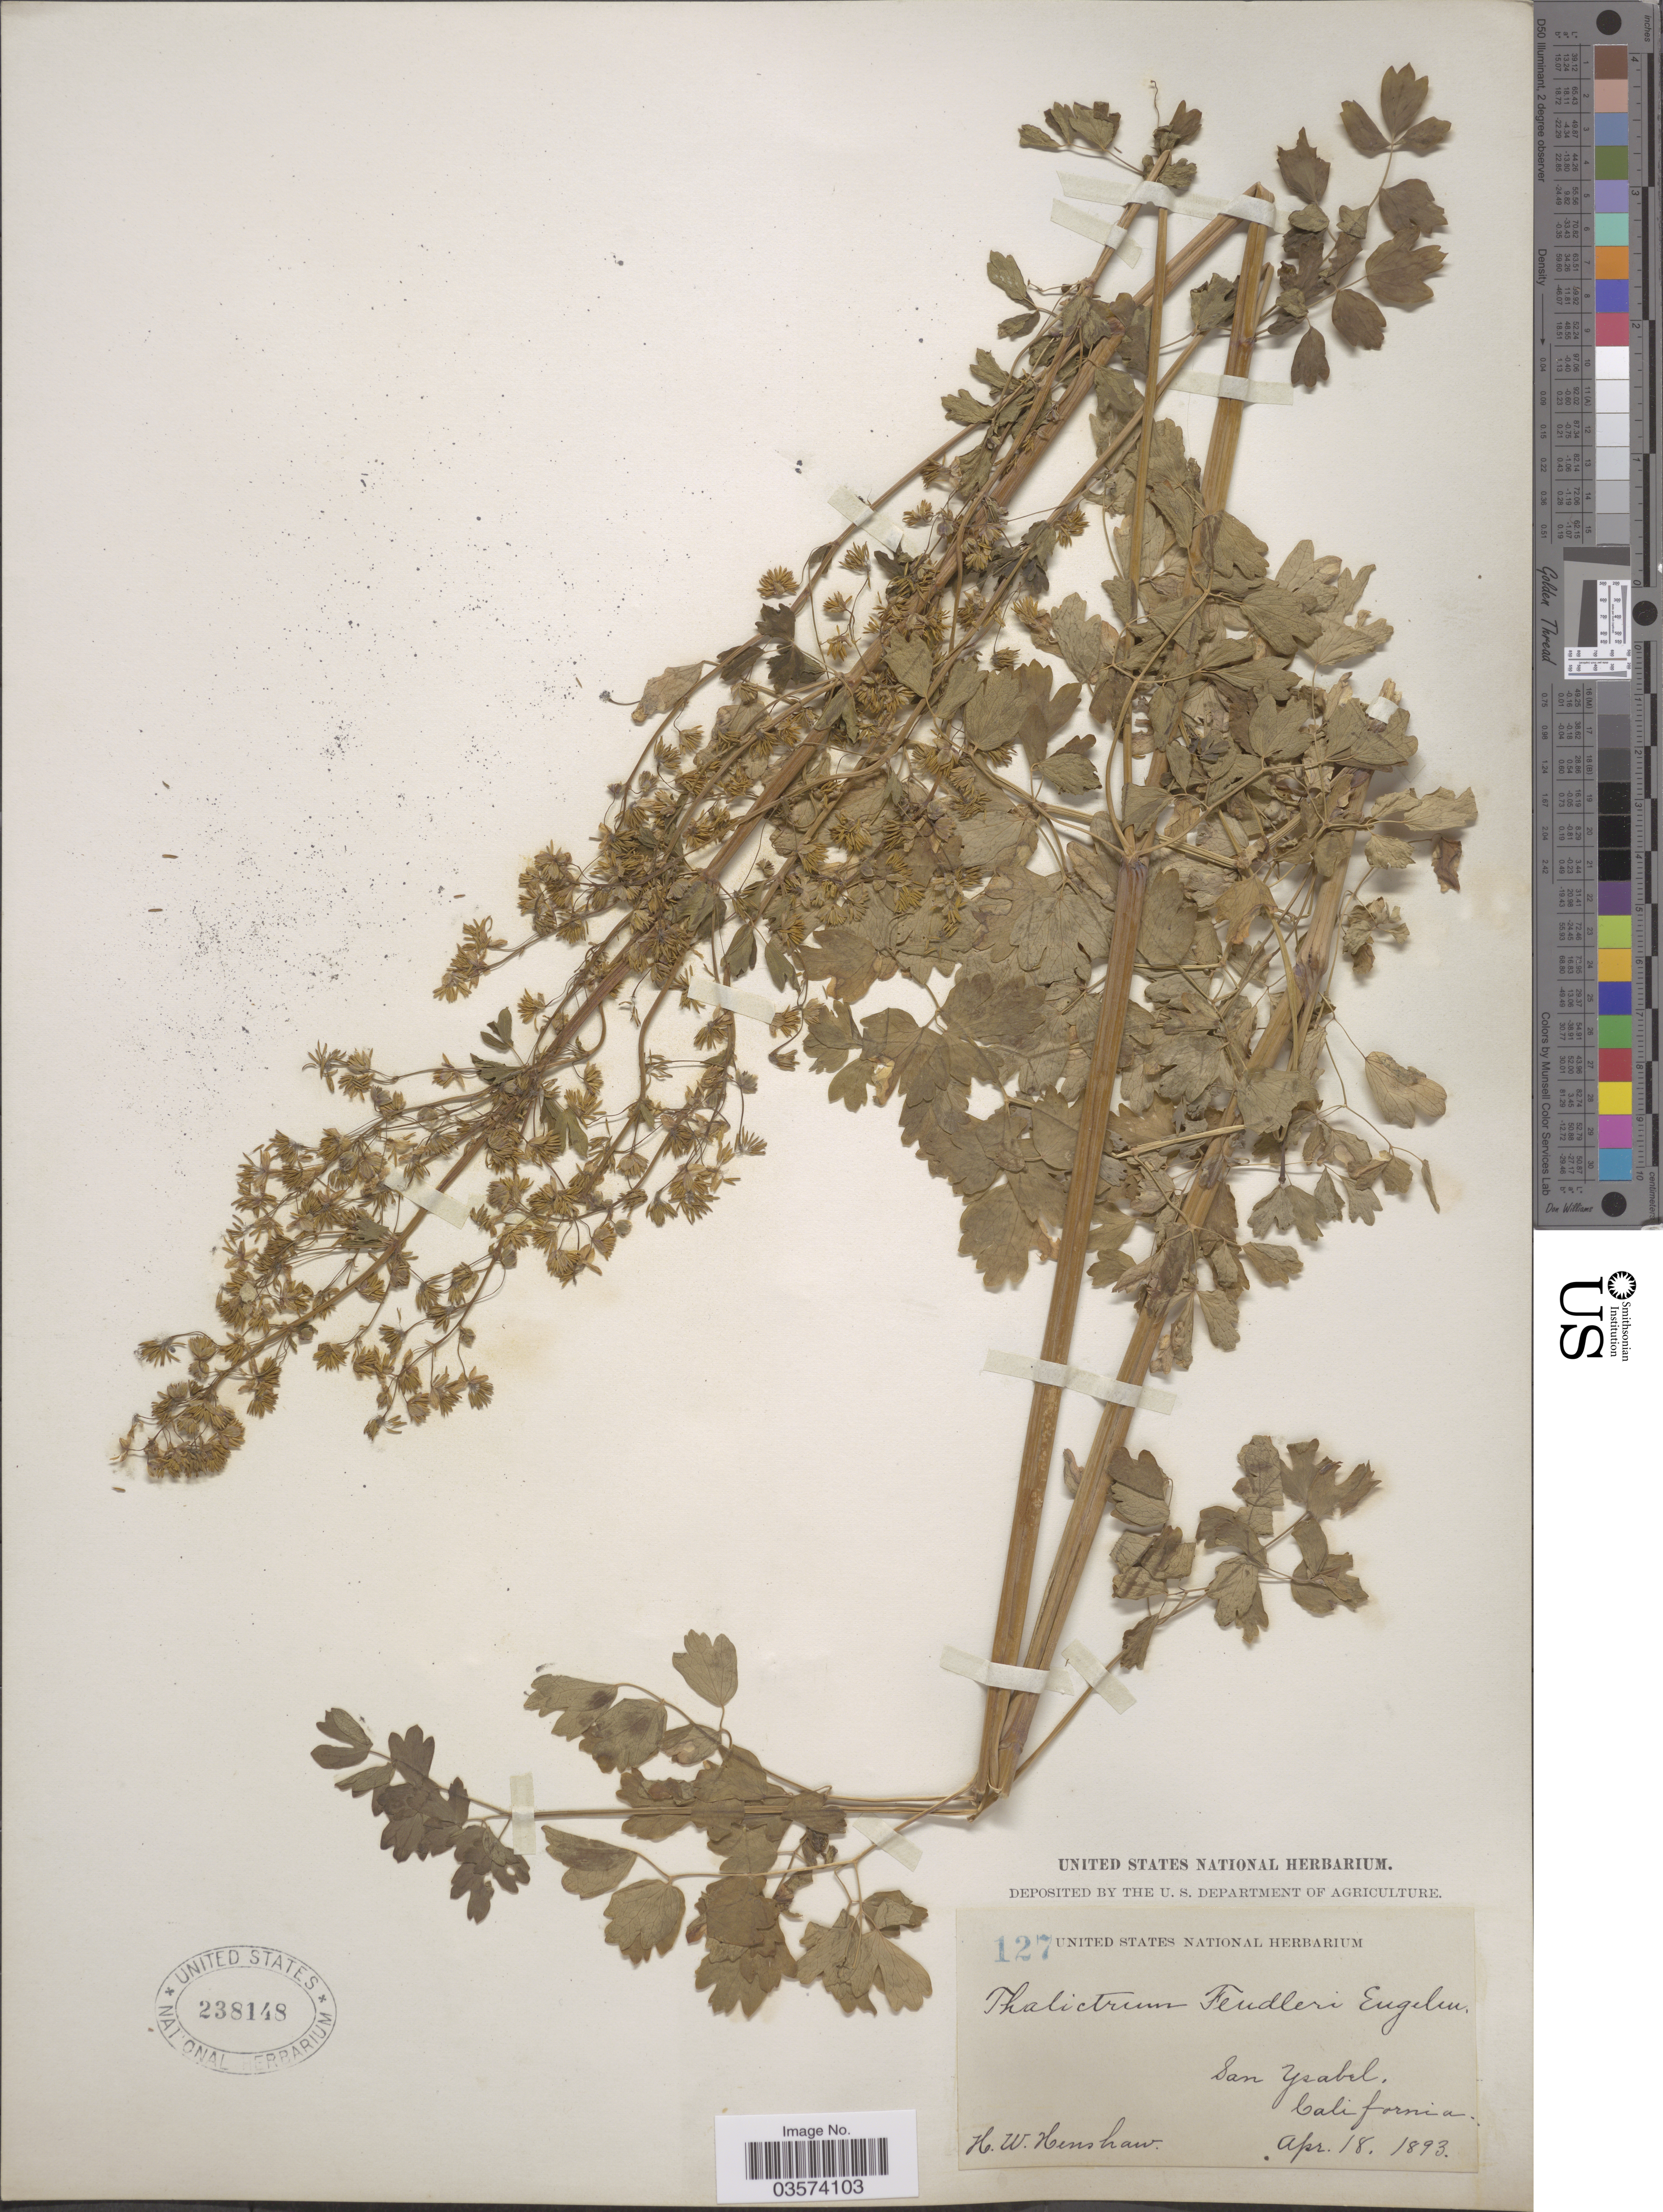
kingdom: Plantae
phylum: Tracheophyta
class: Magnoliopsida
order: Ranunculales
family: Ranunculaceae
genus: Thalictrum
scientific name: Thalictrum fendleri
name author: Engelm. ex A. Gray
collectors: H. Henshaw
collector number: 127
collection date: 1893-04-18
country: United States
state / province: California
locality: San Ysabel.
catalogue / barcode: US 238148